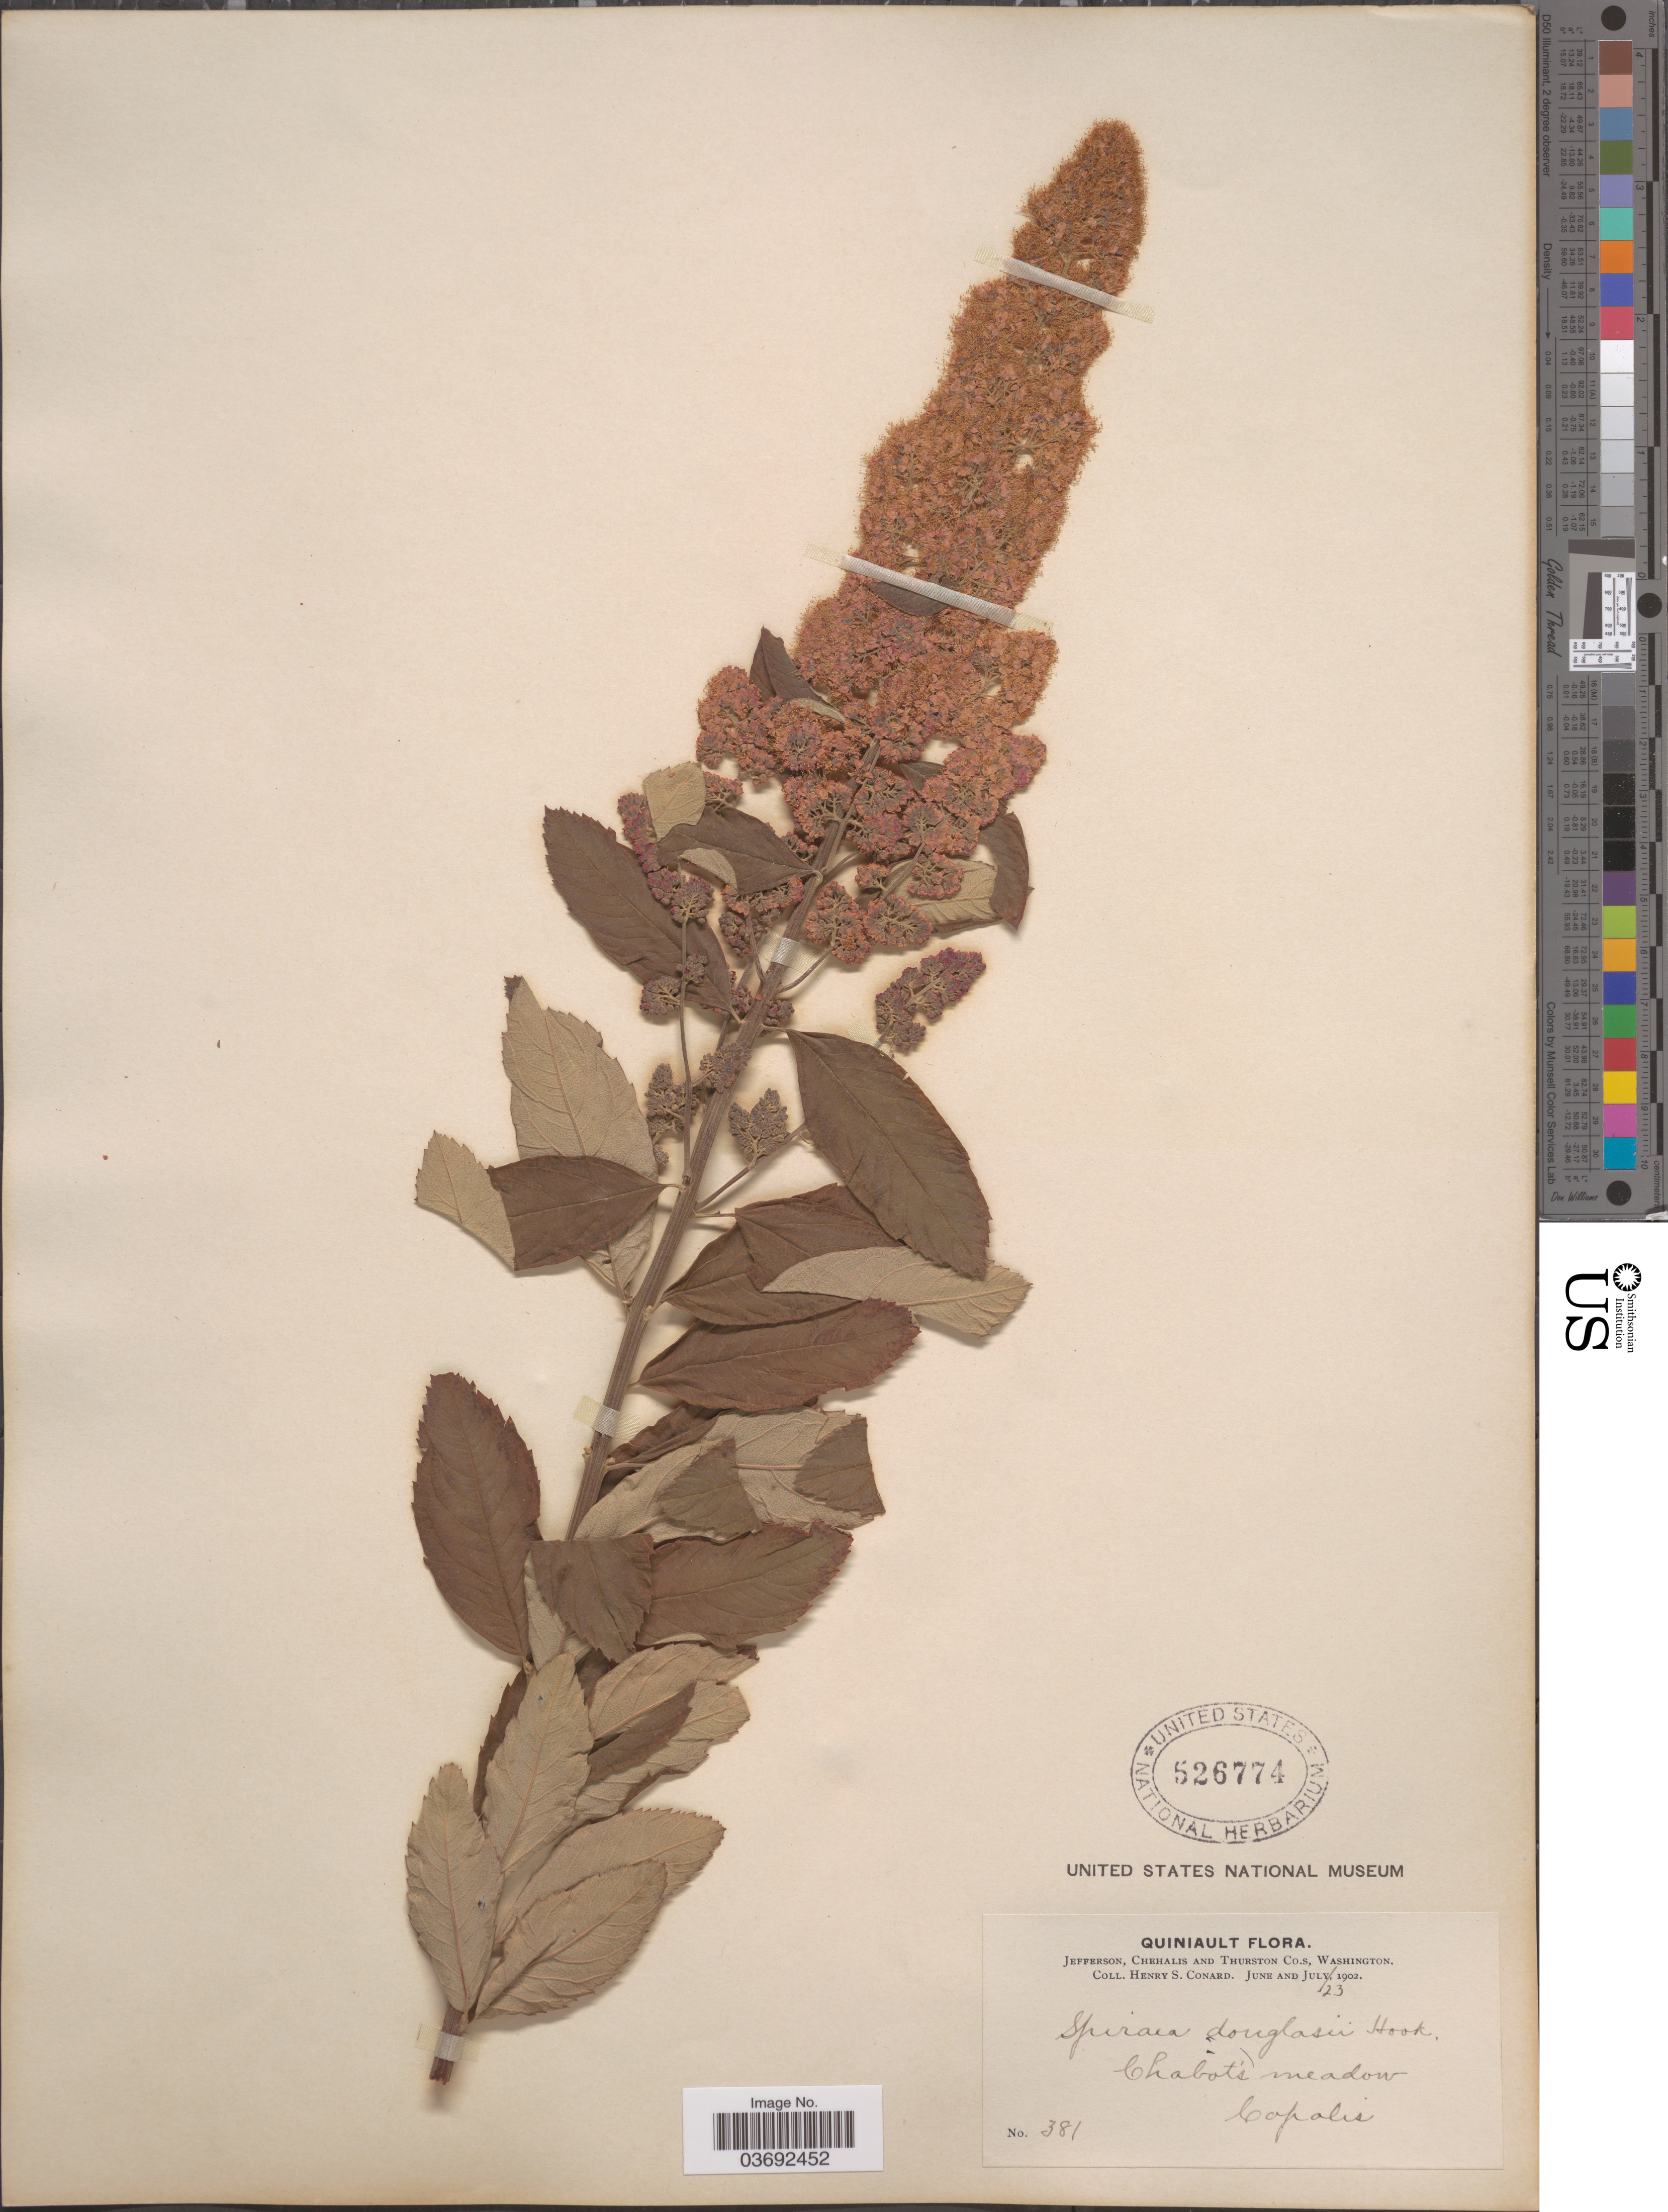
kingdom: Plantae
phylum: Tracheophyta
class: Magnoliopsida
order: Rosales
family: Rosaceae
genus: Spiraea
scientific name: Spiraea douglasii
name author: Hook.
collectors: H. S. Conard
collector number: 381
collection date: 1902-07-23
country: United States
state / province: Washington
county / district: Thurston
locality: Quiniault. jefferson, Chehalis and Thurston Co.s Chabot's meadow. Capalis [unsure placement].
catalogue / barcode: US 526774